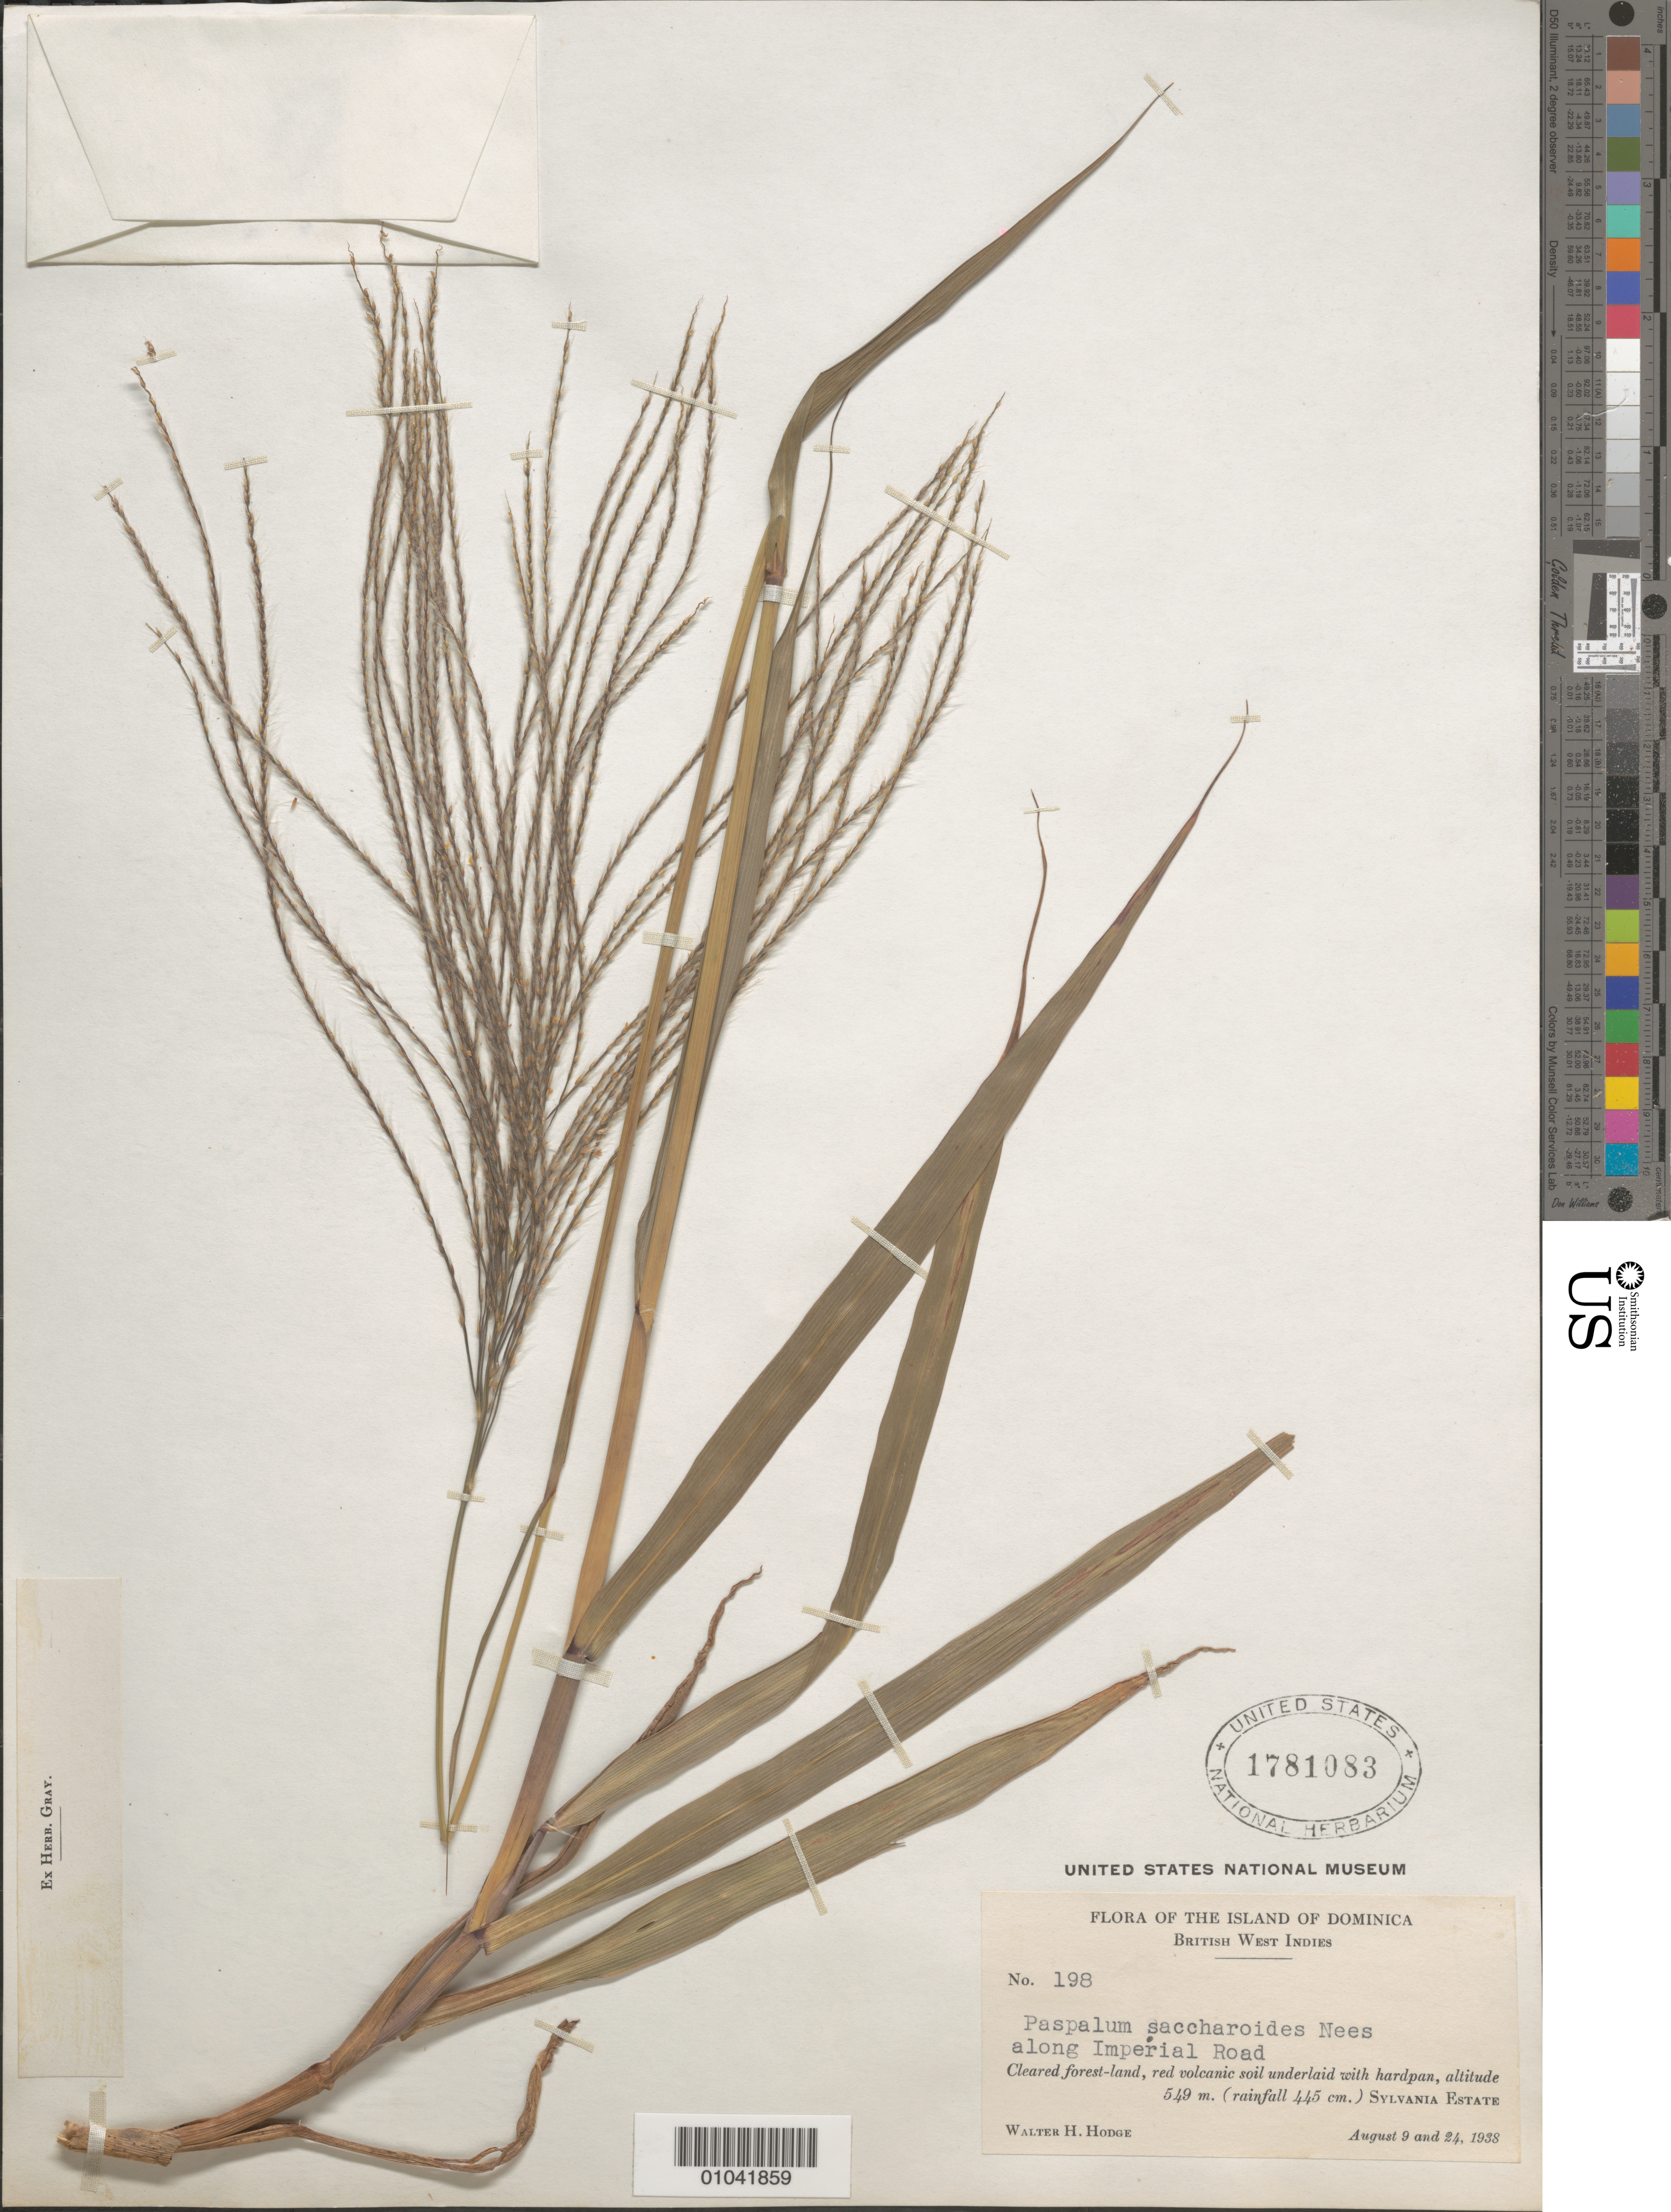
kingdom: Plantae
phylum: Tracheophyta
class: Liliopsida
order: Poales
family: Poaceae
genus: Paspalum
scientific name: Paspalum saccharoides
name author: Nees ex Trin.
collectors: W. Hodge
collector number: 198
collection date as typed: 09 Aug 1938 and 24 Aug 1938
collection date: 1938-08-09,1938-08-24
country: Dominica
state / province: St. Paul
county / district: Sylvania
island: Dominica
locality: Sylvania Estate, along Imperial Road.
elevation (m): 549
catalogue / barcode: US 1781083